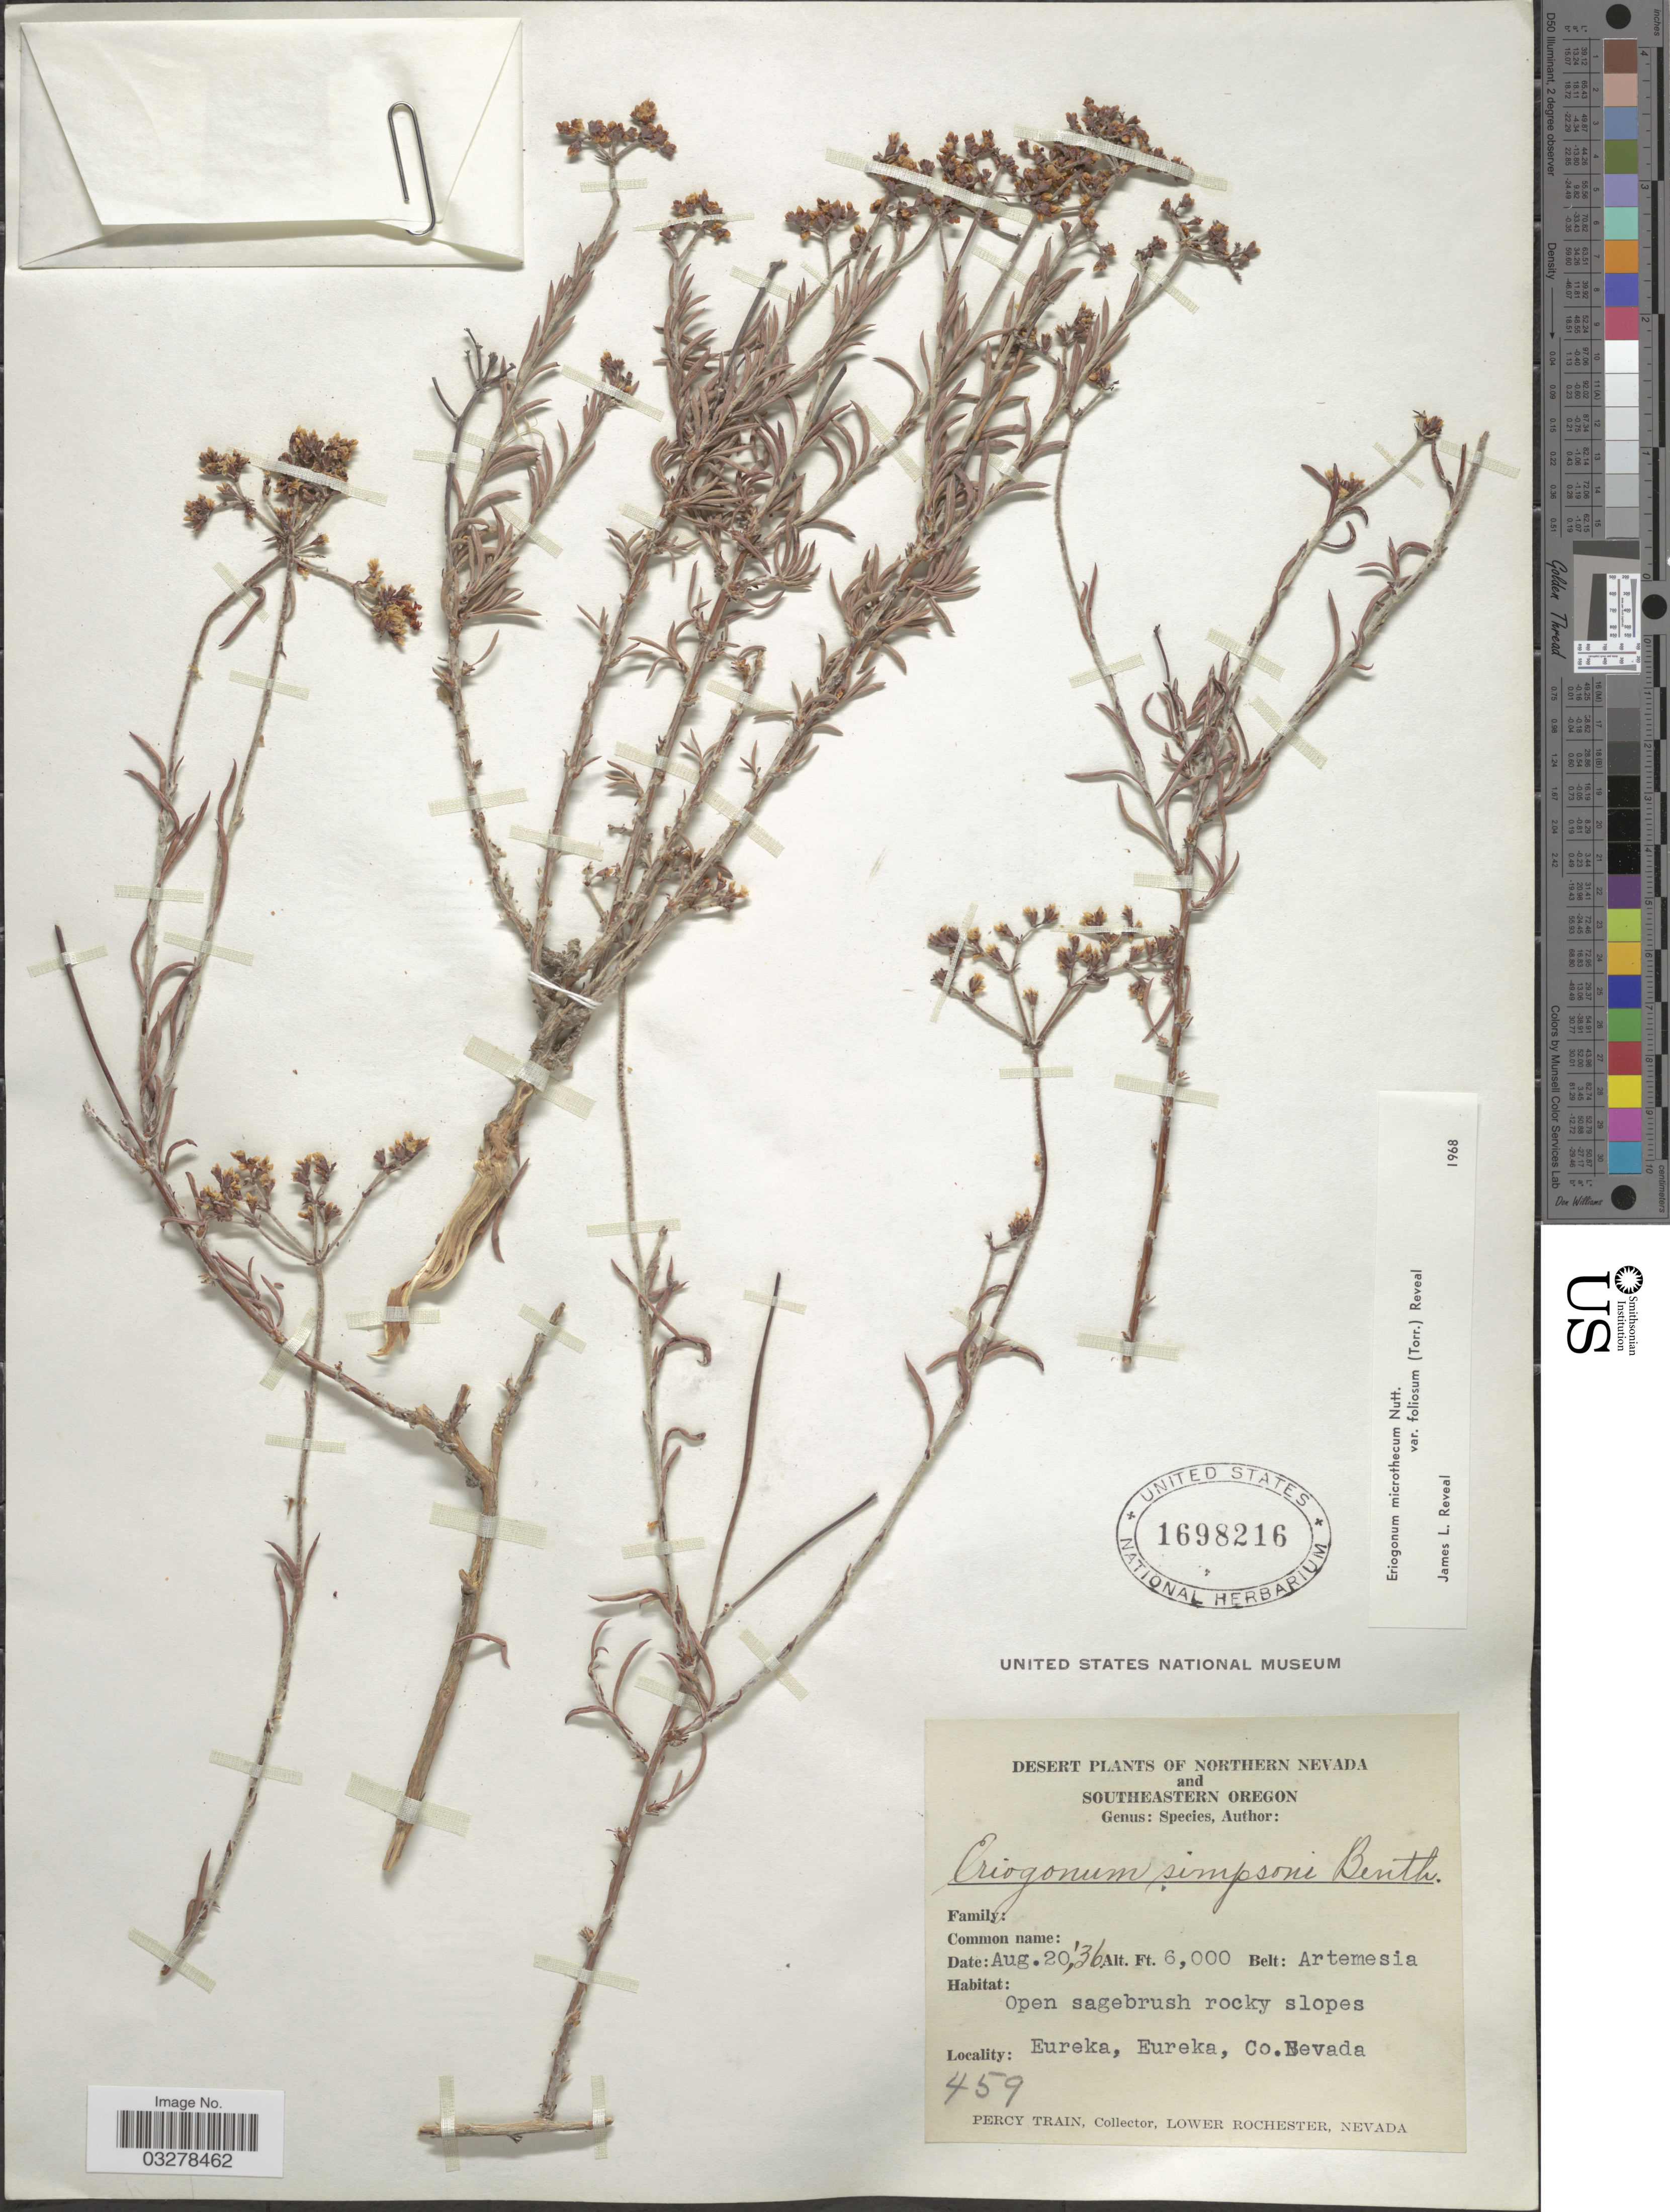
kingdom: Plantae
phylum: Tracheophyta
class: Magnoliopsida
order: Caryophyllales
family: Polygonaceae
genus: Eriogonum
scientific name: Eriogonum microtheca var. foliosum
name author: (Torr. & A. Gray) Reveal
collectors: P. Train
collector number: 459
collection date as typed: Transcribed d/m/y: 20/8/36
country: United States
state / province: Nevada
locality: Northern Nevada. Eureka, Eureka, Co. Nevada.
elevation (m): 1829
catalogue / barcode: US 1698216